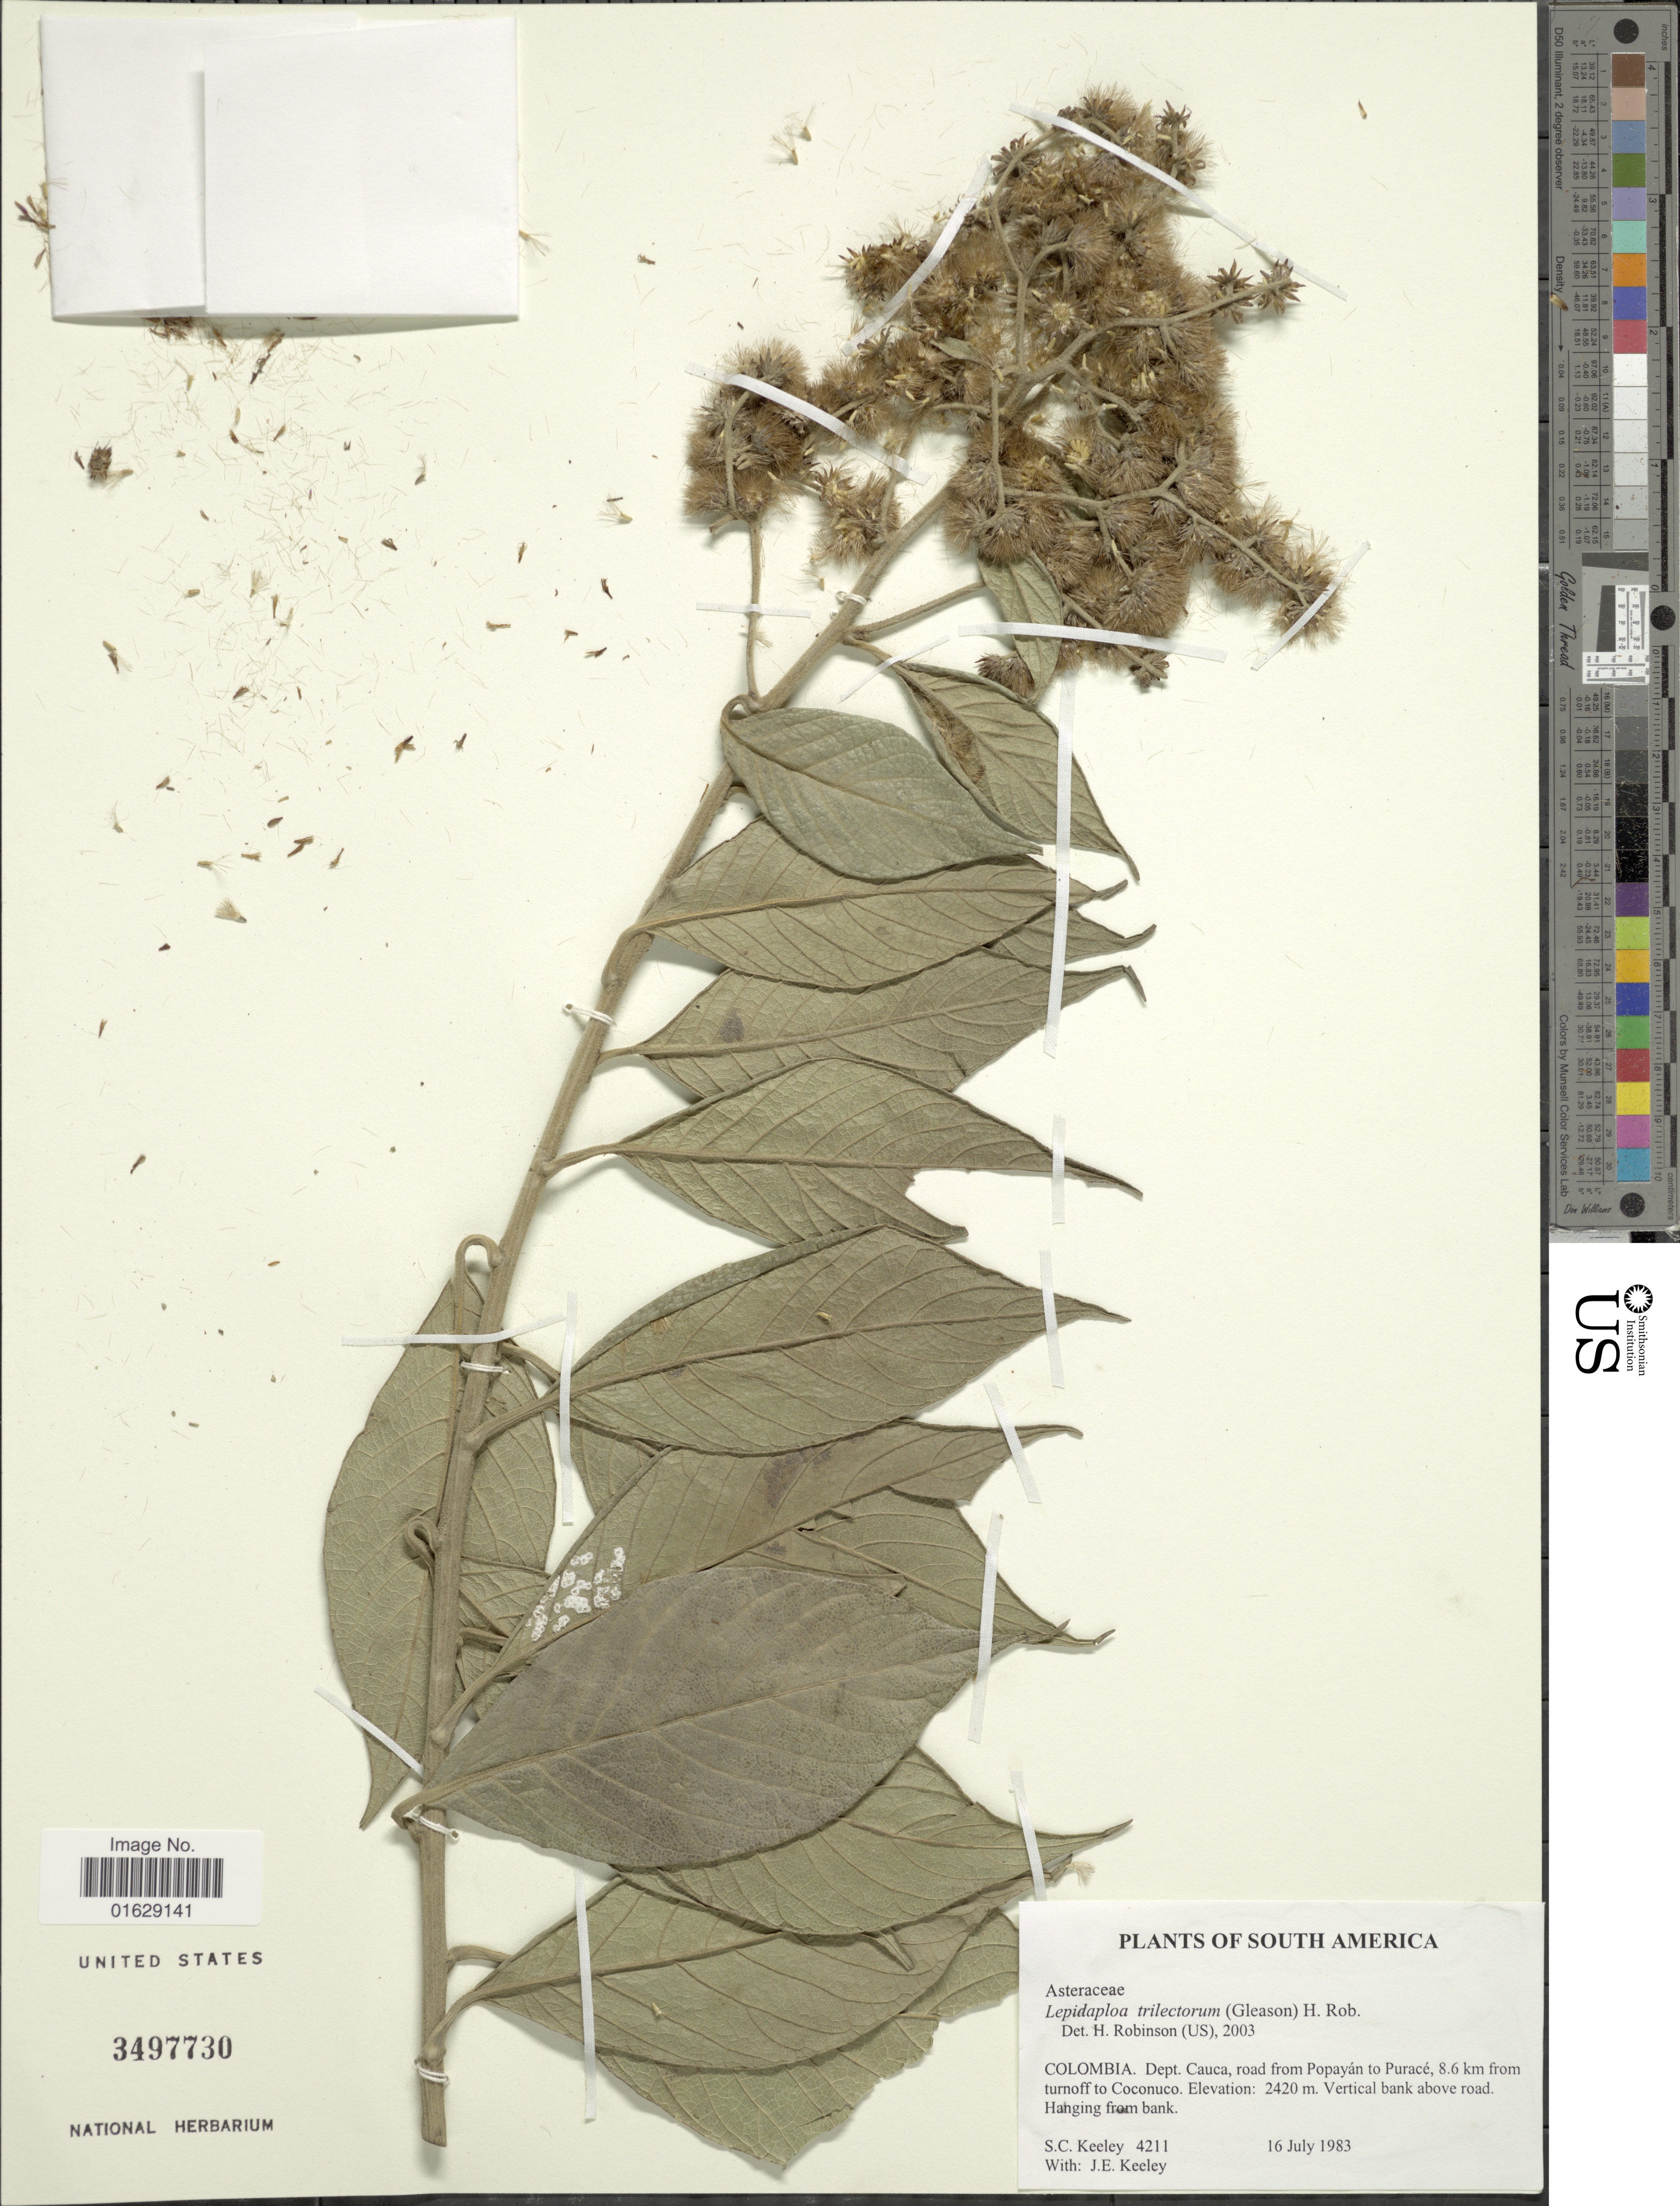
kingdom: Plantae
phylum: Tracheophyta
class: Magnoliopsida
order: Asterales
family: Asteraceae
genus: Lepidaploa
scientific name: Lepidaploa trilectorum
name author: (Gleason) H. Rob.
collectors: S. C. Keeley & J. E. Keeley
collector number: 4211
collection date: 1983-07-16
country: Colombia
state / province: Cauca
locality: Colombia, Dept. Cauca, road from Popayan to Purace, 8.6 km from turnoff to Coconuco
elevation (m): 2420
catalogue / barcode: US 3497730